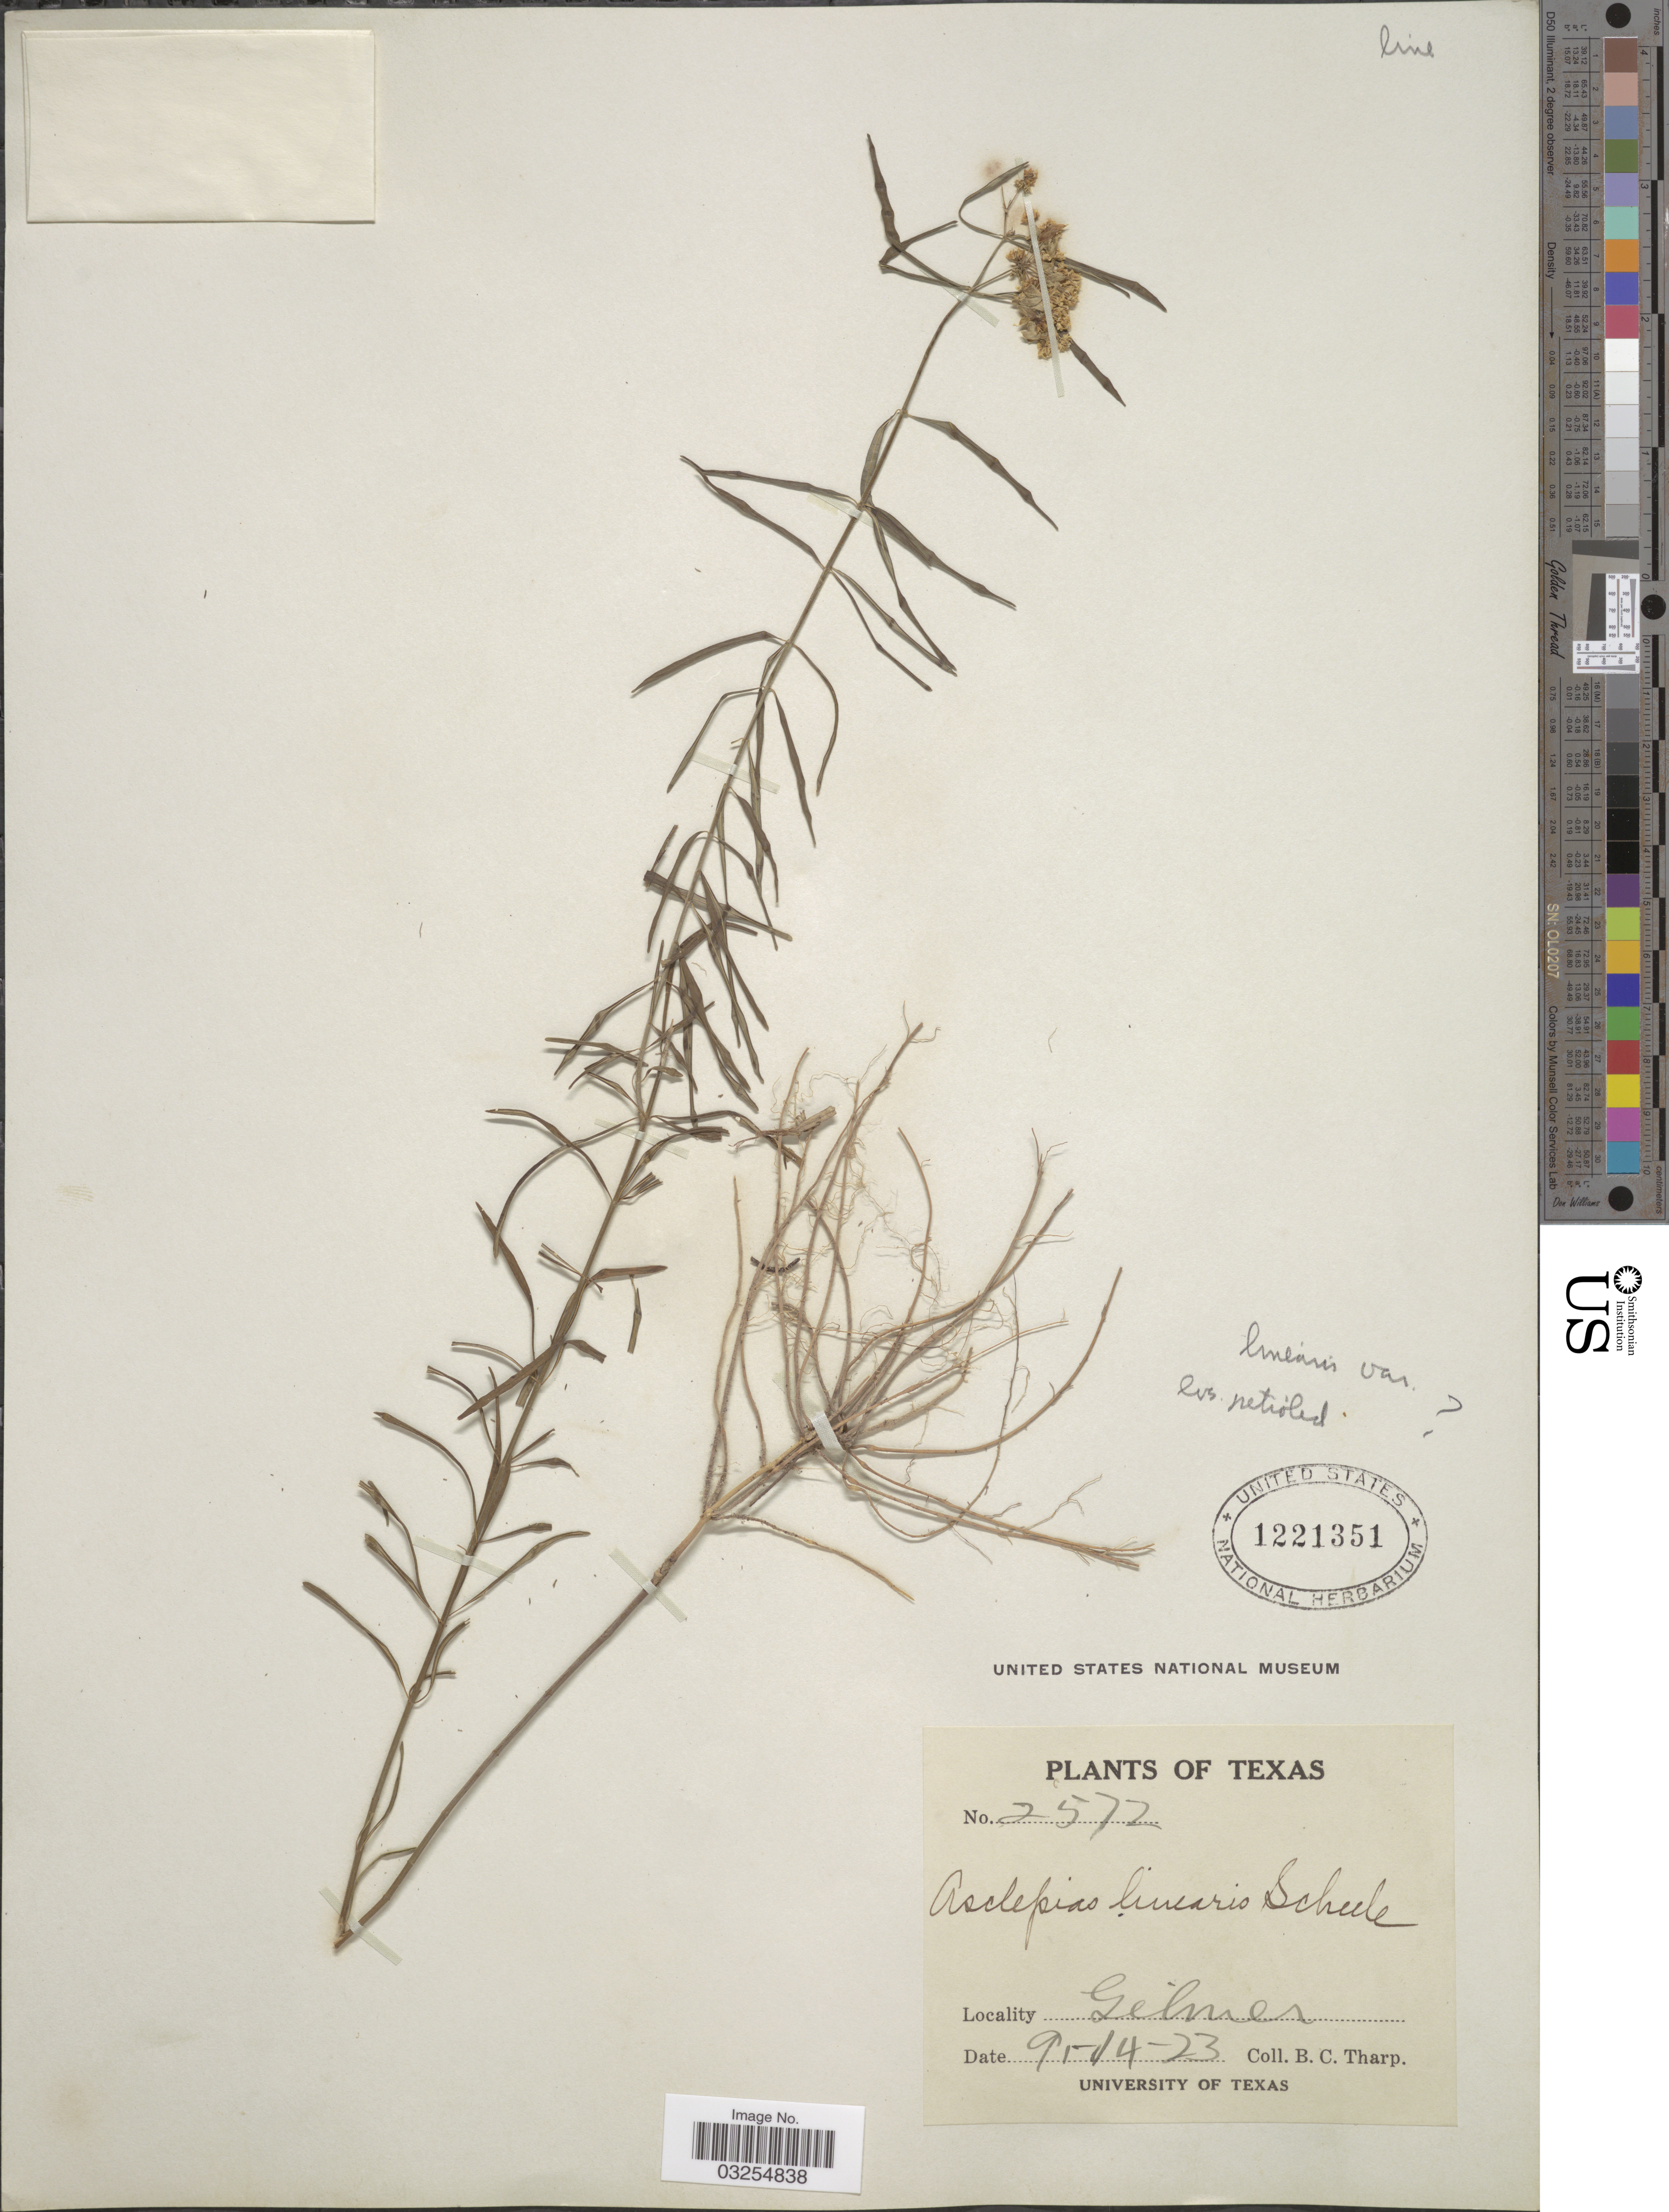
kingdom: Plantae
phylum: Tracheophyta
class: Magnoliopsida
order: Gentianales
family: Apocynaceae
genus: Asclepias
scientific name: Asclepias linearis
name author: Scheele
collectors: B. C. Tharp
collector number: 2572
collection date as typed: Transcribed d/m/y: 14/9/23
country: United States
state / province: Texas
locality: Gilmer.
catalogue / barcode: US 1221351